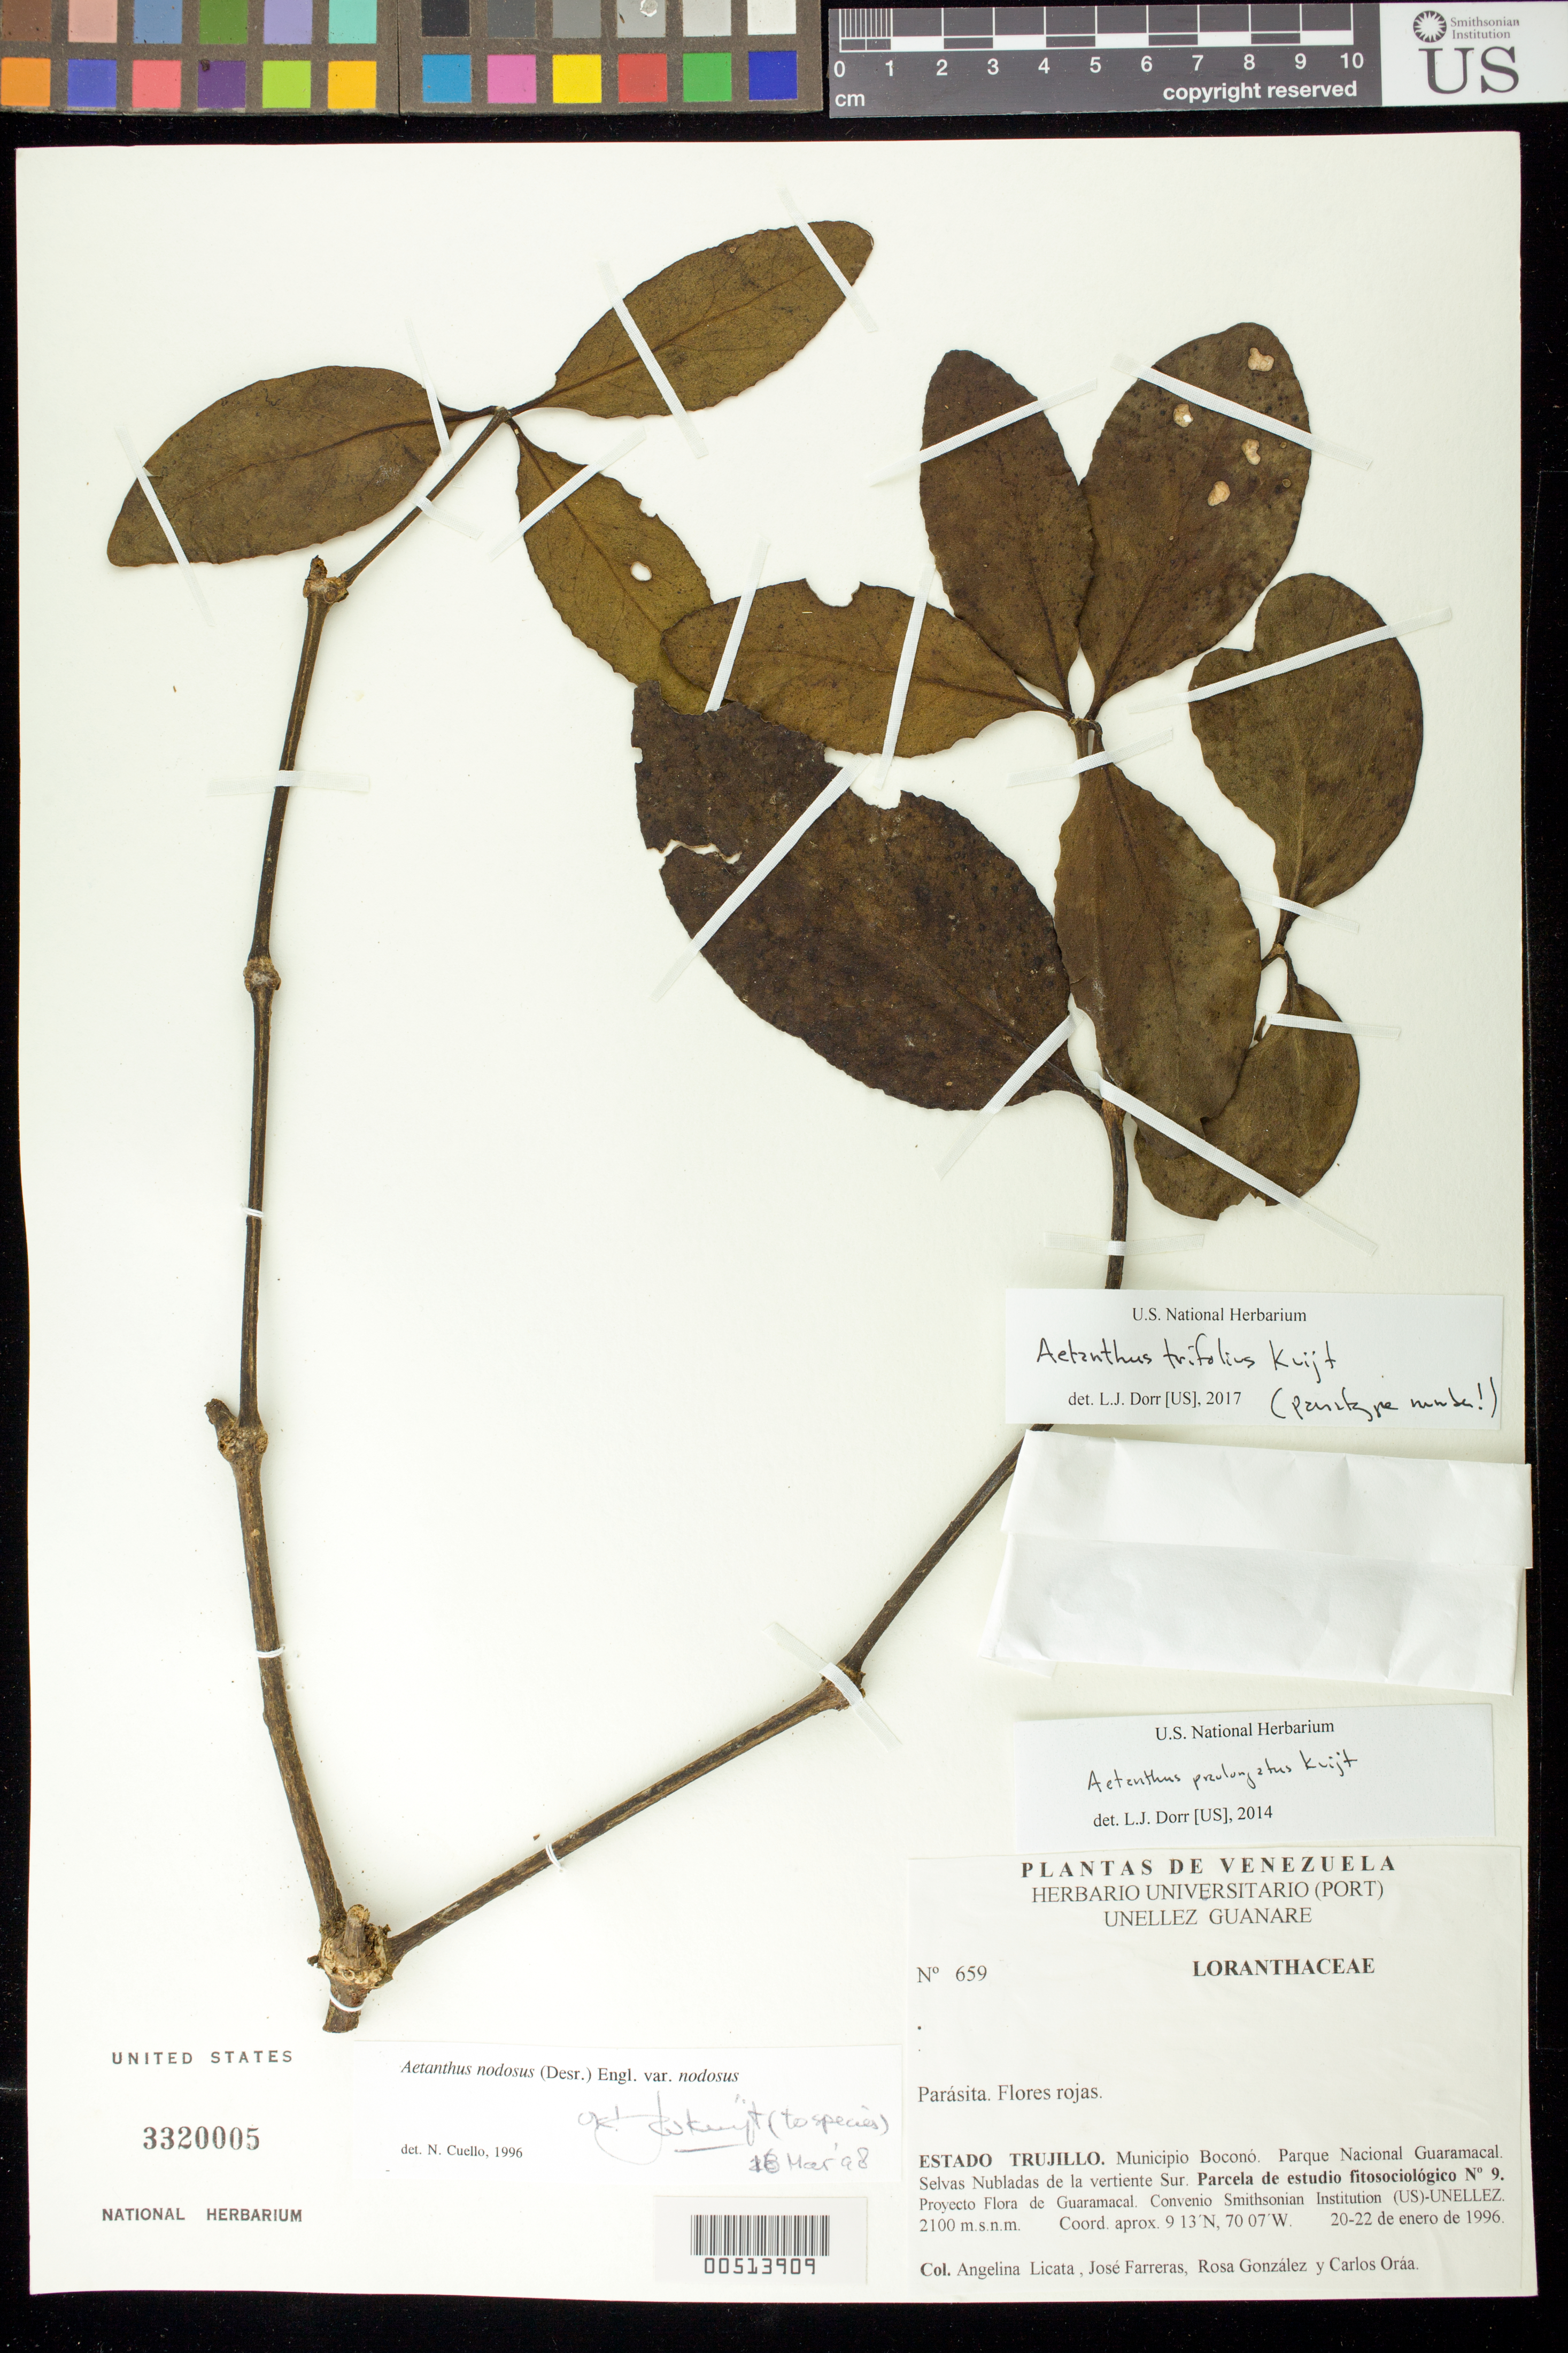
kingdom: Plantae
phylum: Tracheophyta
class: Magnoliopsida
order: Santalales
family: Loranthaceae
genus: Aetanthus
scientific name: Aetanthus trifolius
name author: Kuijt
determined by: Dorr, L. J., (BOT), Smithsonian Institution - National Museum of Natural History (UNITED STATES)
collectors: A. Licata, J. Farreras, R. González & C. Oráa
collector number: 659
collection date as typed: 20 Jan 1996 to 22 Jan 1996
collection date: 1996-01-20/1996-01-22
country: Venezuela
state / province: Trujillo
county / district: Boconó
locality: Parque Nacional Guaramacal, vertiente S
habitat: Selva Nubladas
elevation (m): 2100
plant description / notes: MO, PORT, US; Paratype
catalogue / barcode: US 3320005